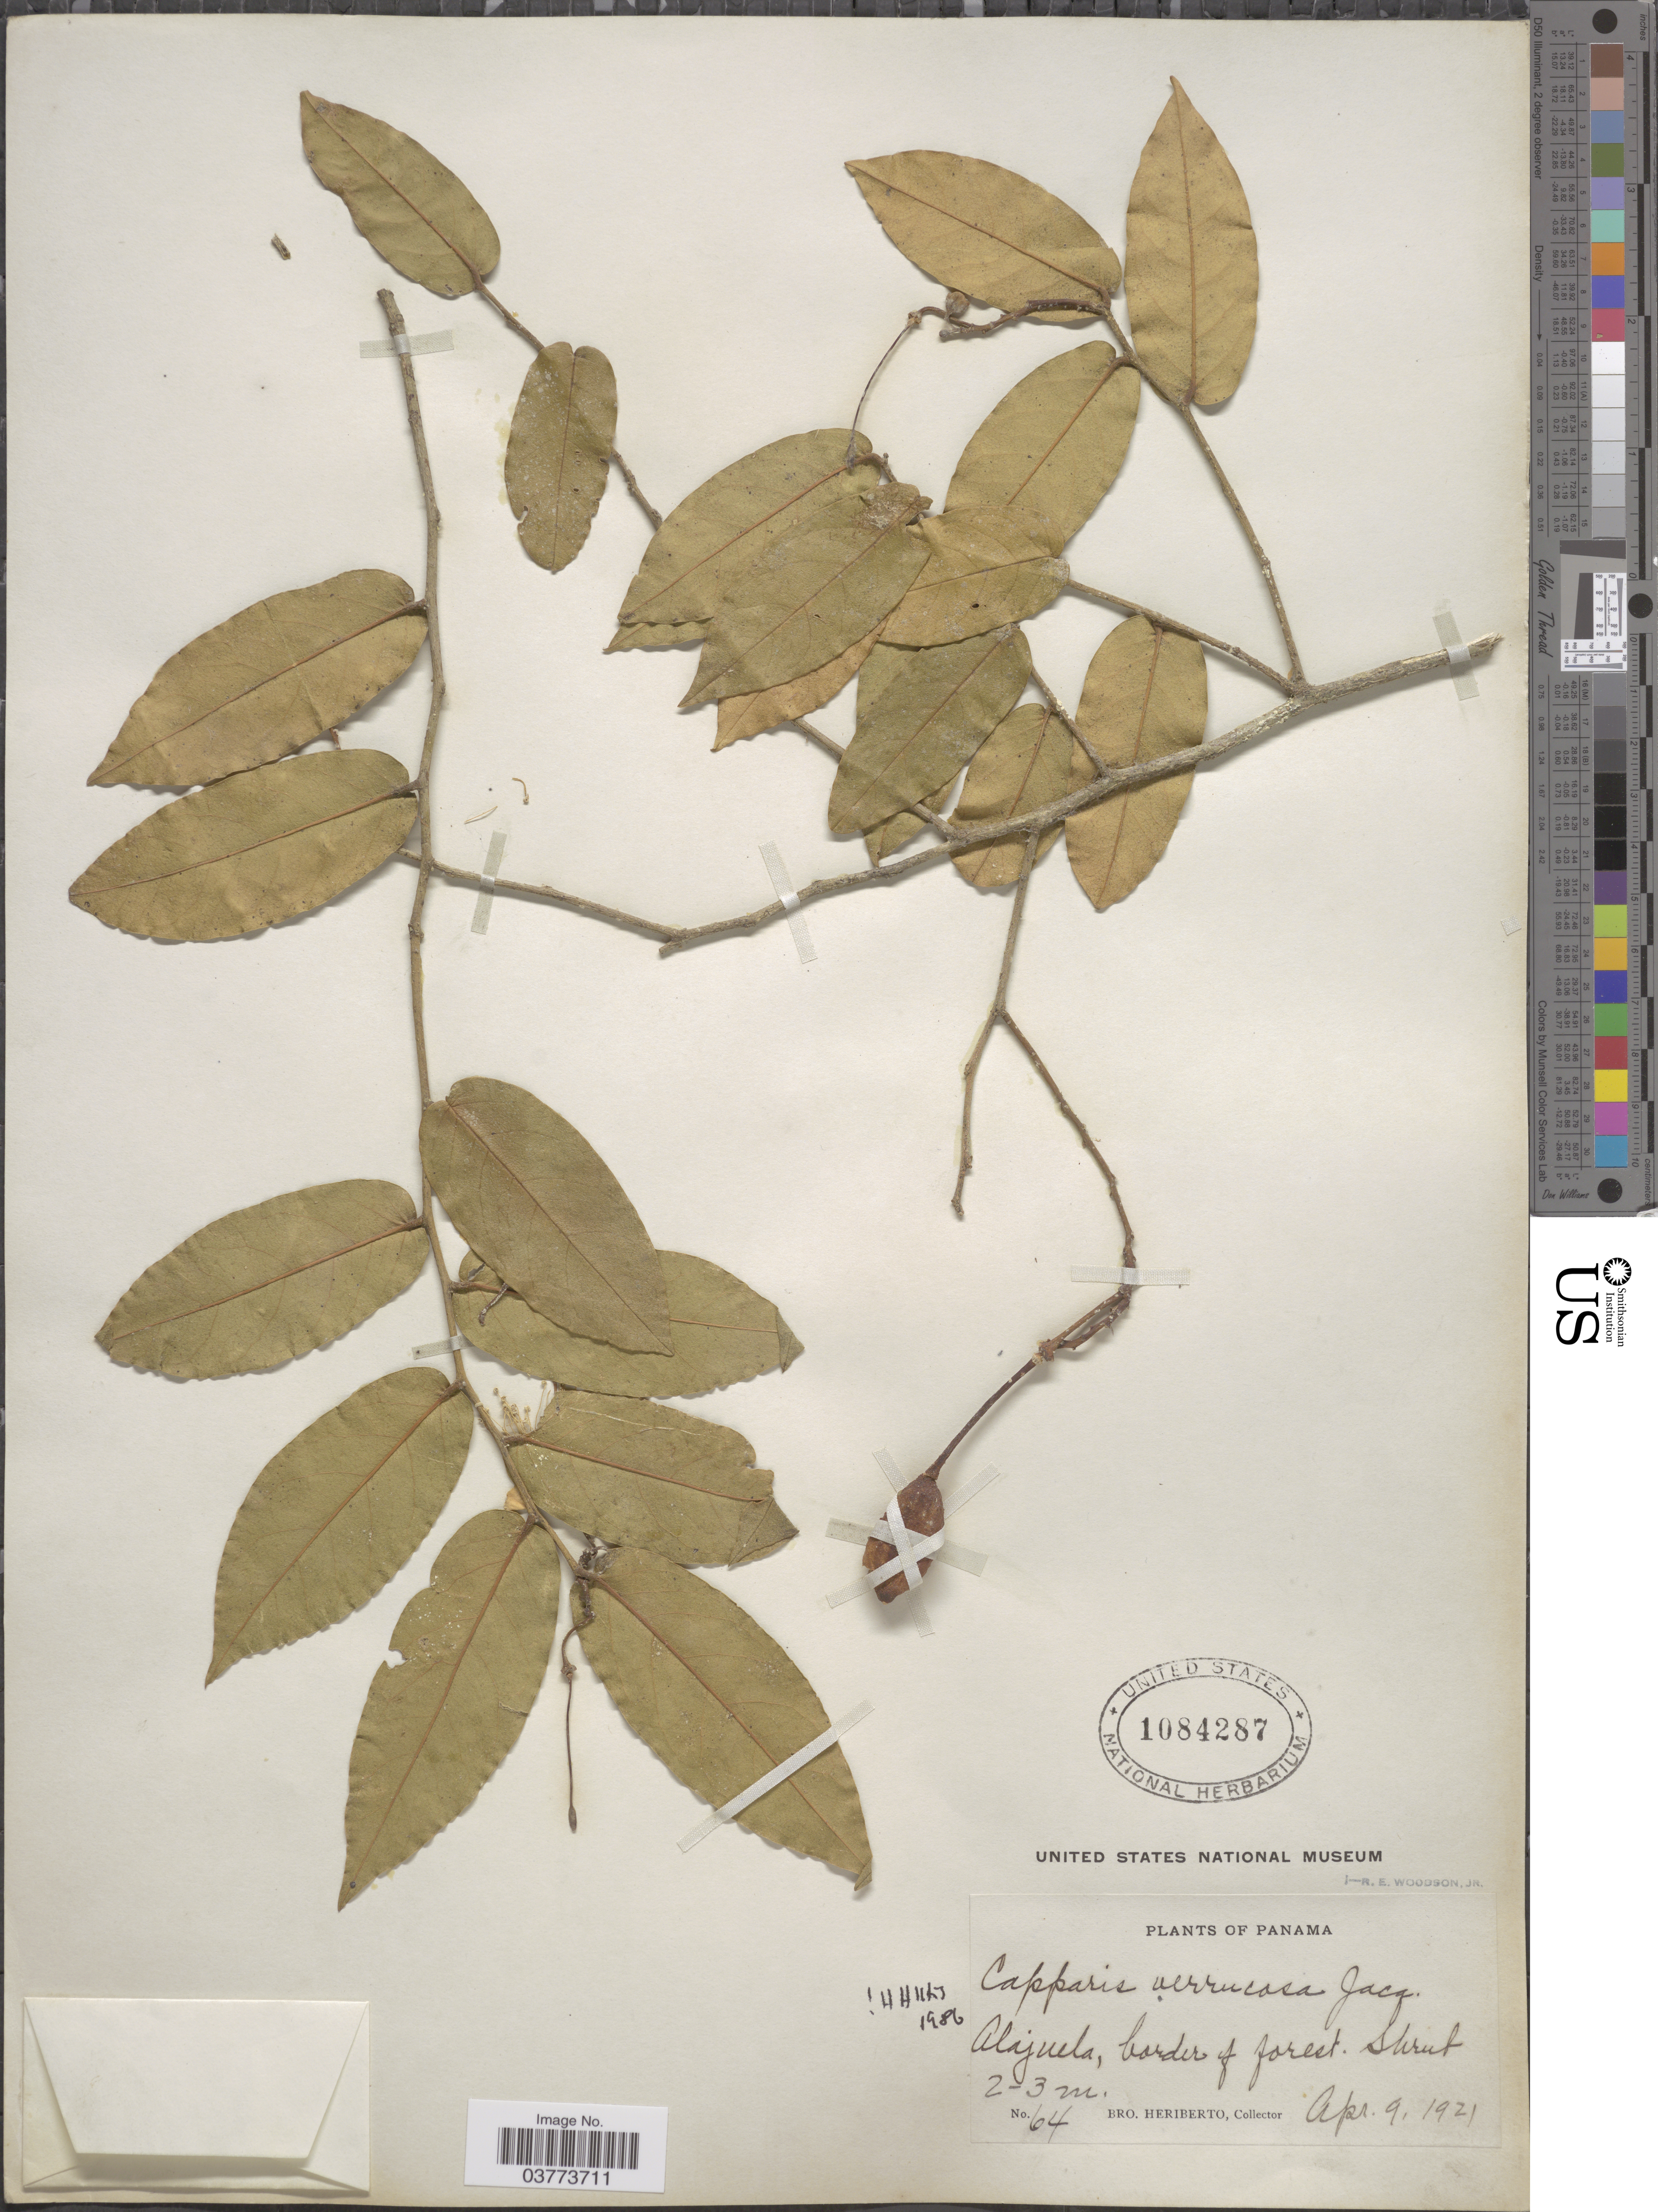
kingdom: Plantae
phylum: Tracheophyta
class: Magnoliopsida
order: Brassicales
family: Capparaceae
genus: Cynophalla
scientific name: Cynophalla verrucosa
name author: (Jacq.) J. Presl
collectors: B. Heriberto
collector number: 64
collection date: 1921-04-09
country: Costa Rica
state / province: Alajuela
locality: Alajuela, border of forest.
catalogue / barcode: US 1084287